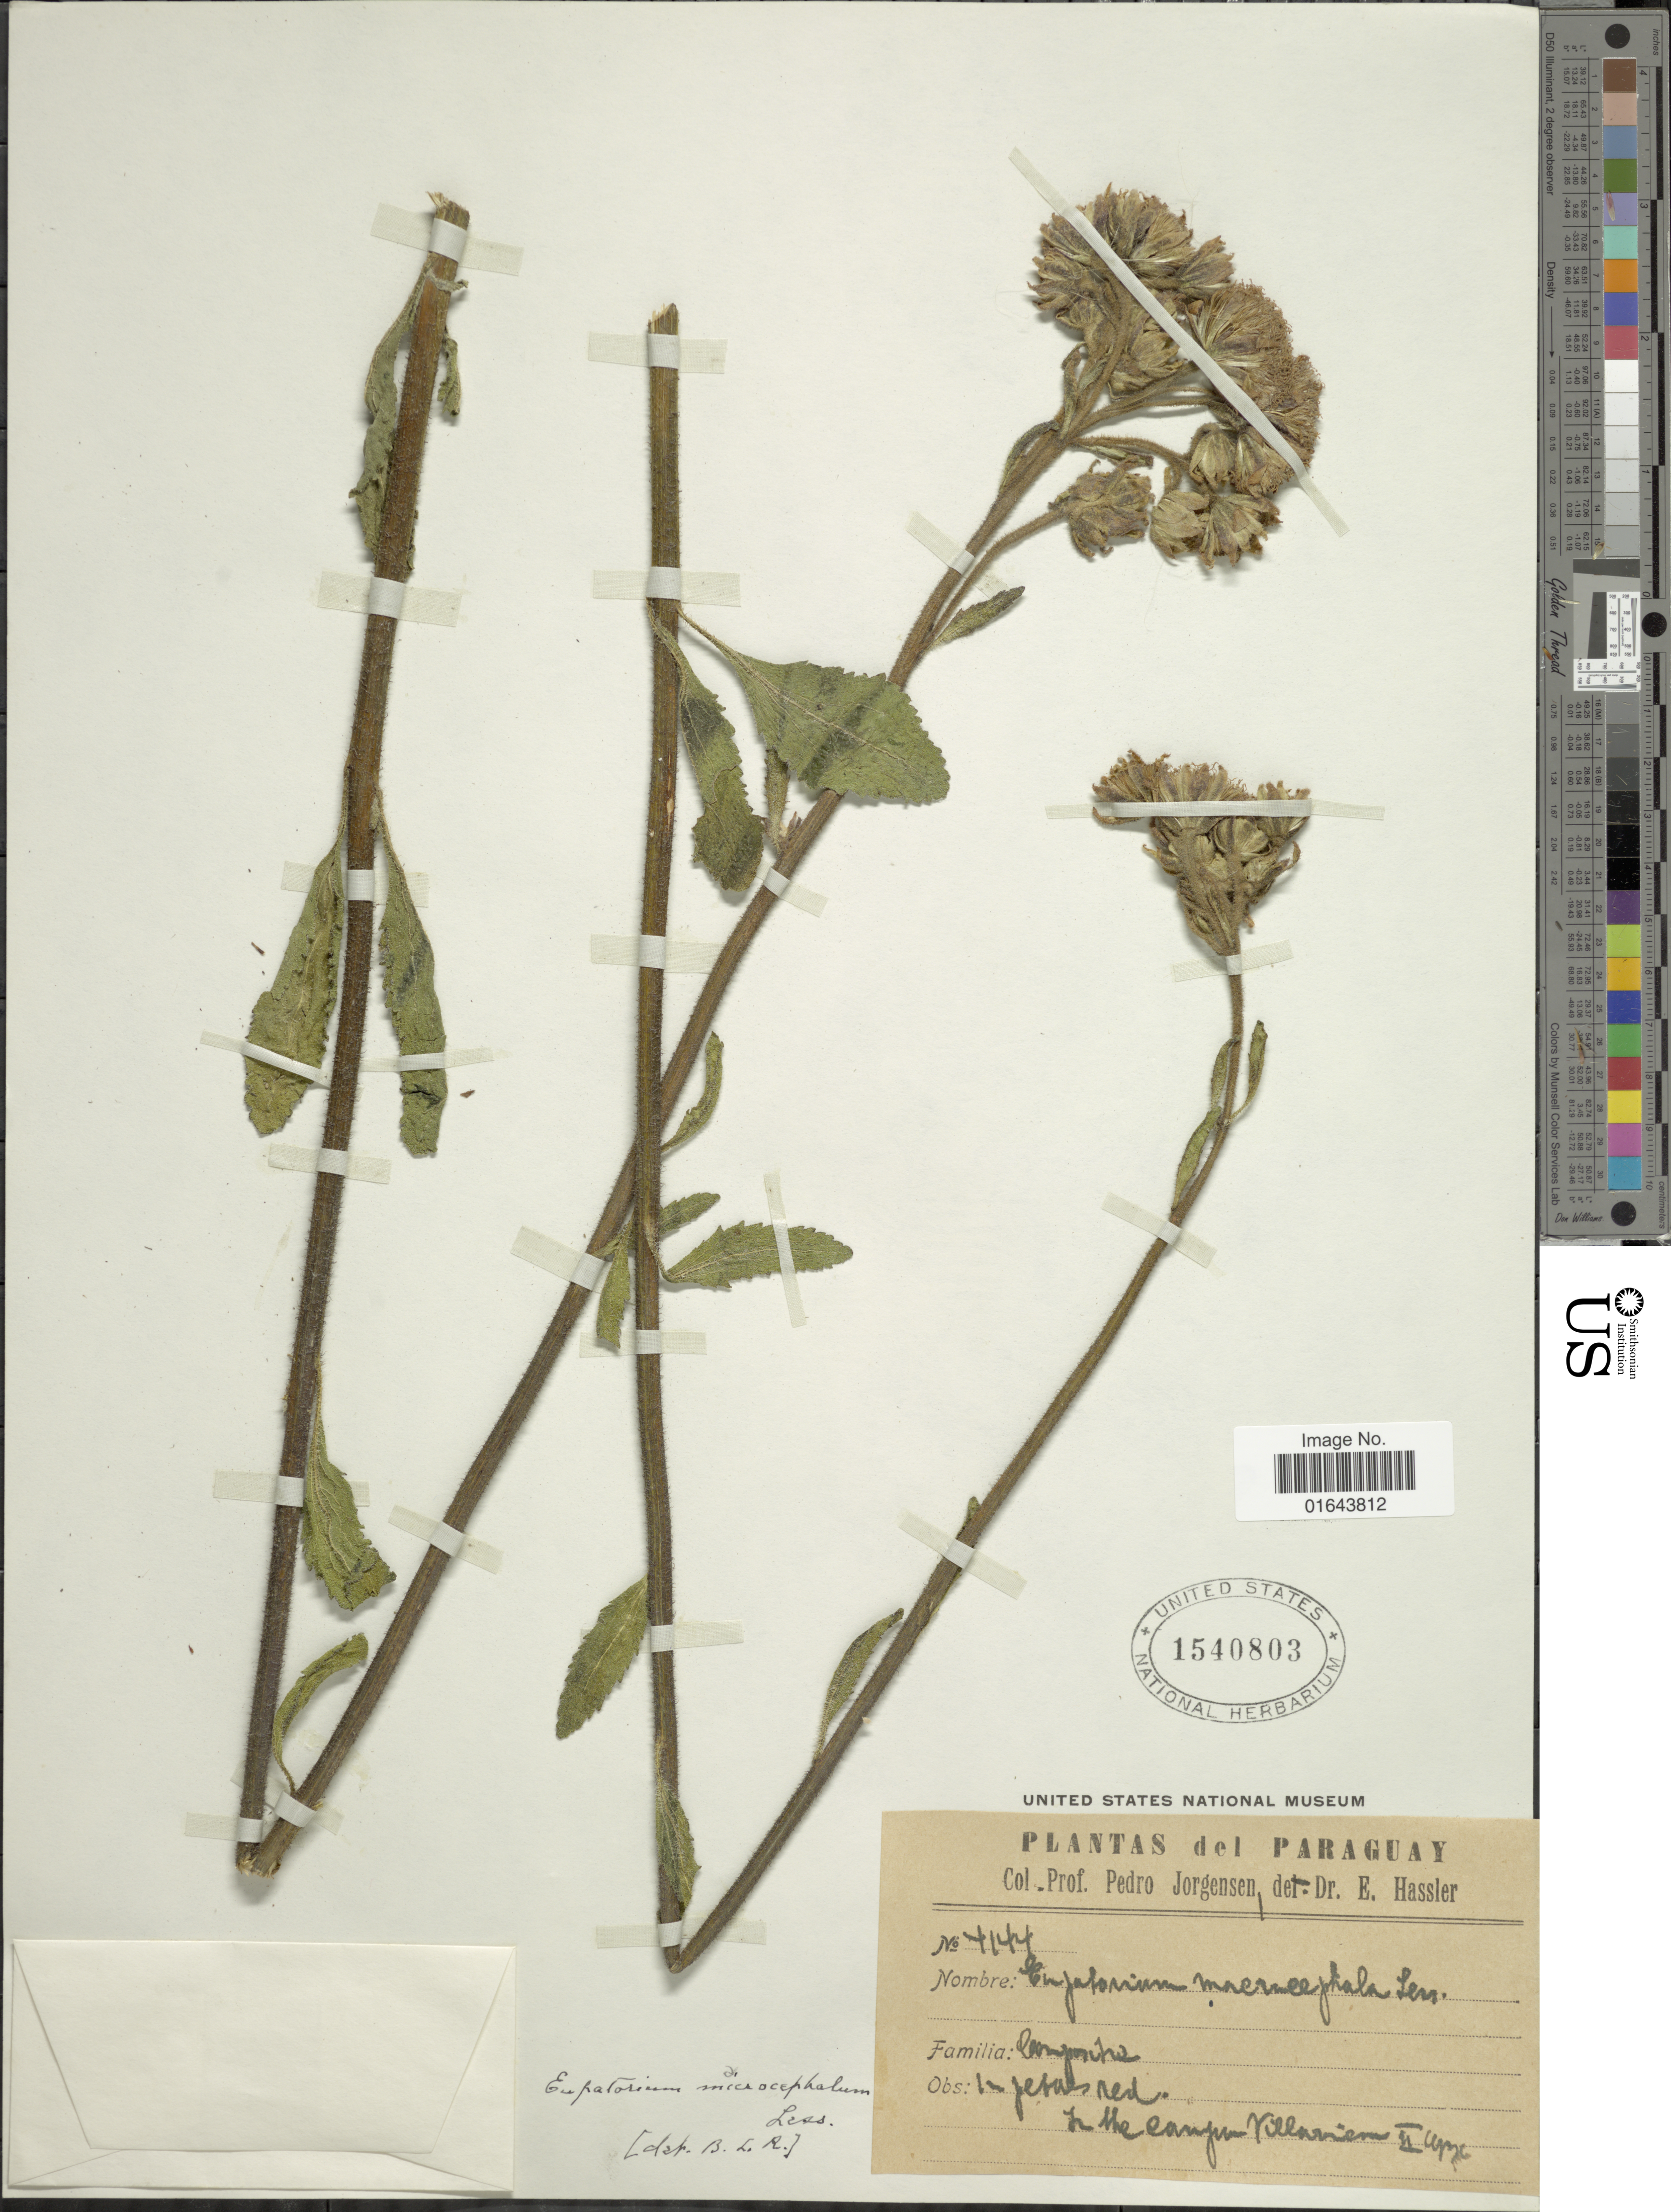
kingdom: Plantae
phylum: Tracheophyta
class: Magnoliopsida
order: Asterales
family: Asteraceae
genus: Campuloclinium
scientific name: Campuloclinium macrocephalum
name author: (Less.) DC.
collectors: P. Jörgensen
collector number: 4144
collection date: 1931-03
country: Paraguay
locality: In the campo Villarrica.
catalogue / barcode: US 1540803